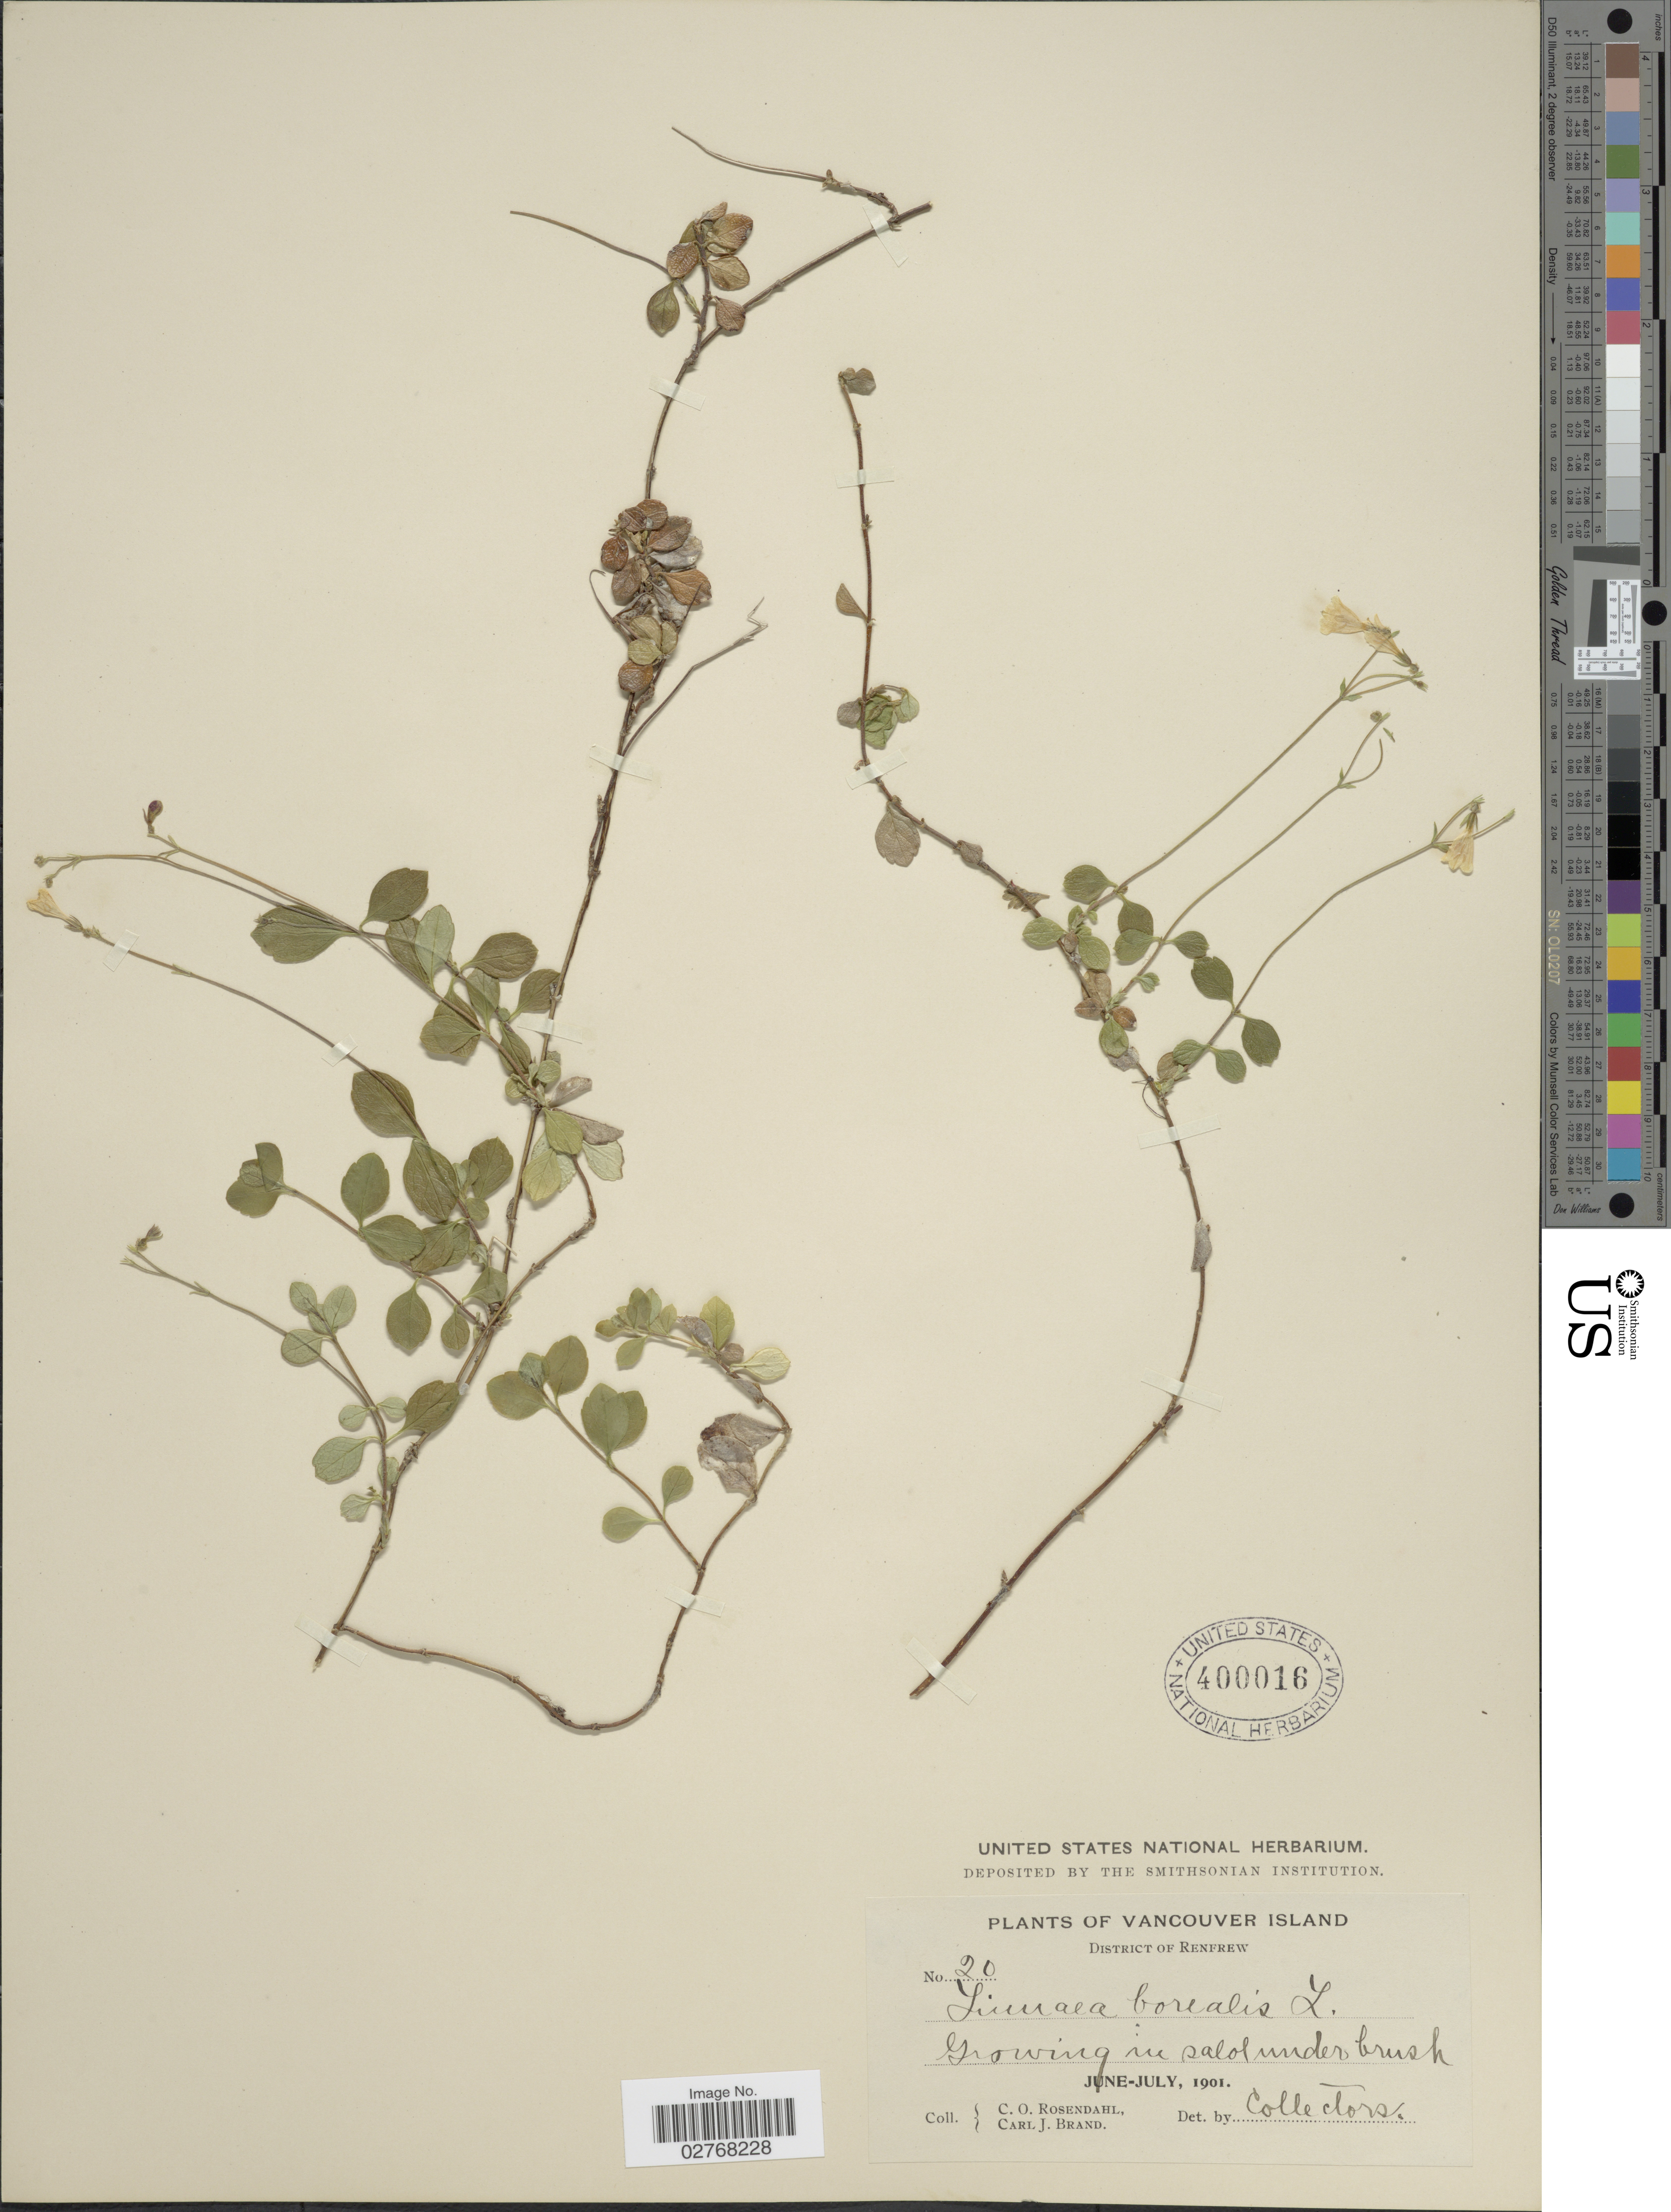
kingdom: Plantae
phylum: Tracheophyta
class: Magnoliopsida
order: Dipsacales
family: Caprifoliaceae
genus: Linnaea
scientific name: Linnaea borealis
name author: L.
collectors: C. O. Rosendahl & C. J. Brand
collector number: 20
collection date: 1901-06/1901-07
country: Canada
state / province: British Columbia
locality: Vancouver Island. District of Renfrew.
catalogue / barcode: US 400016